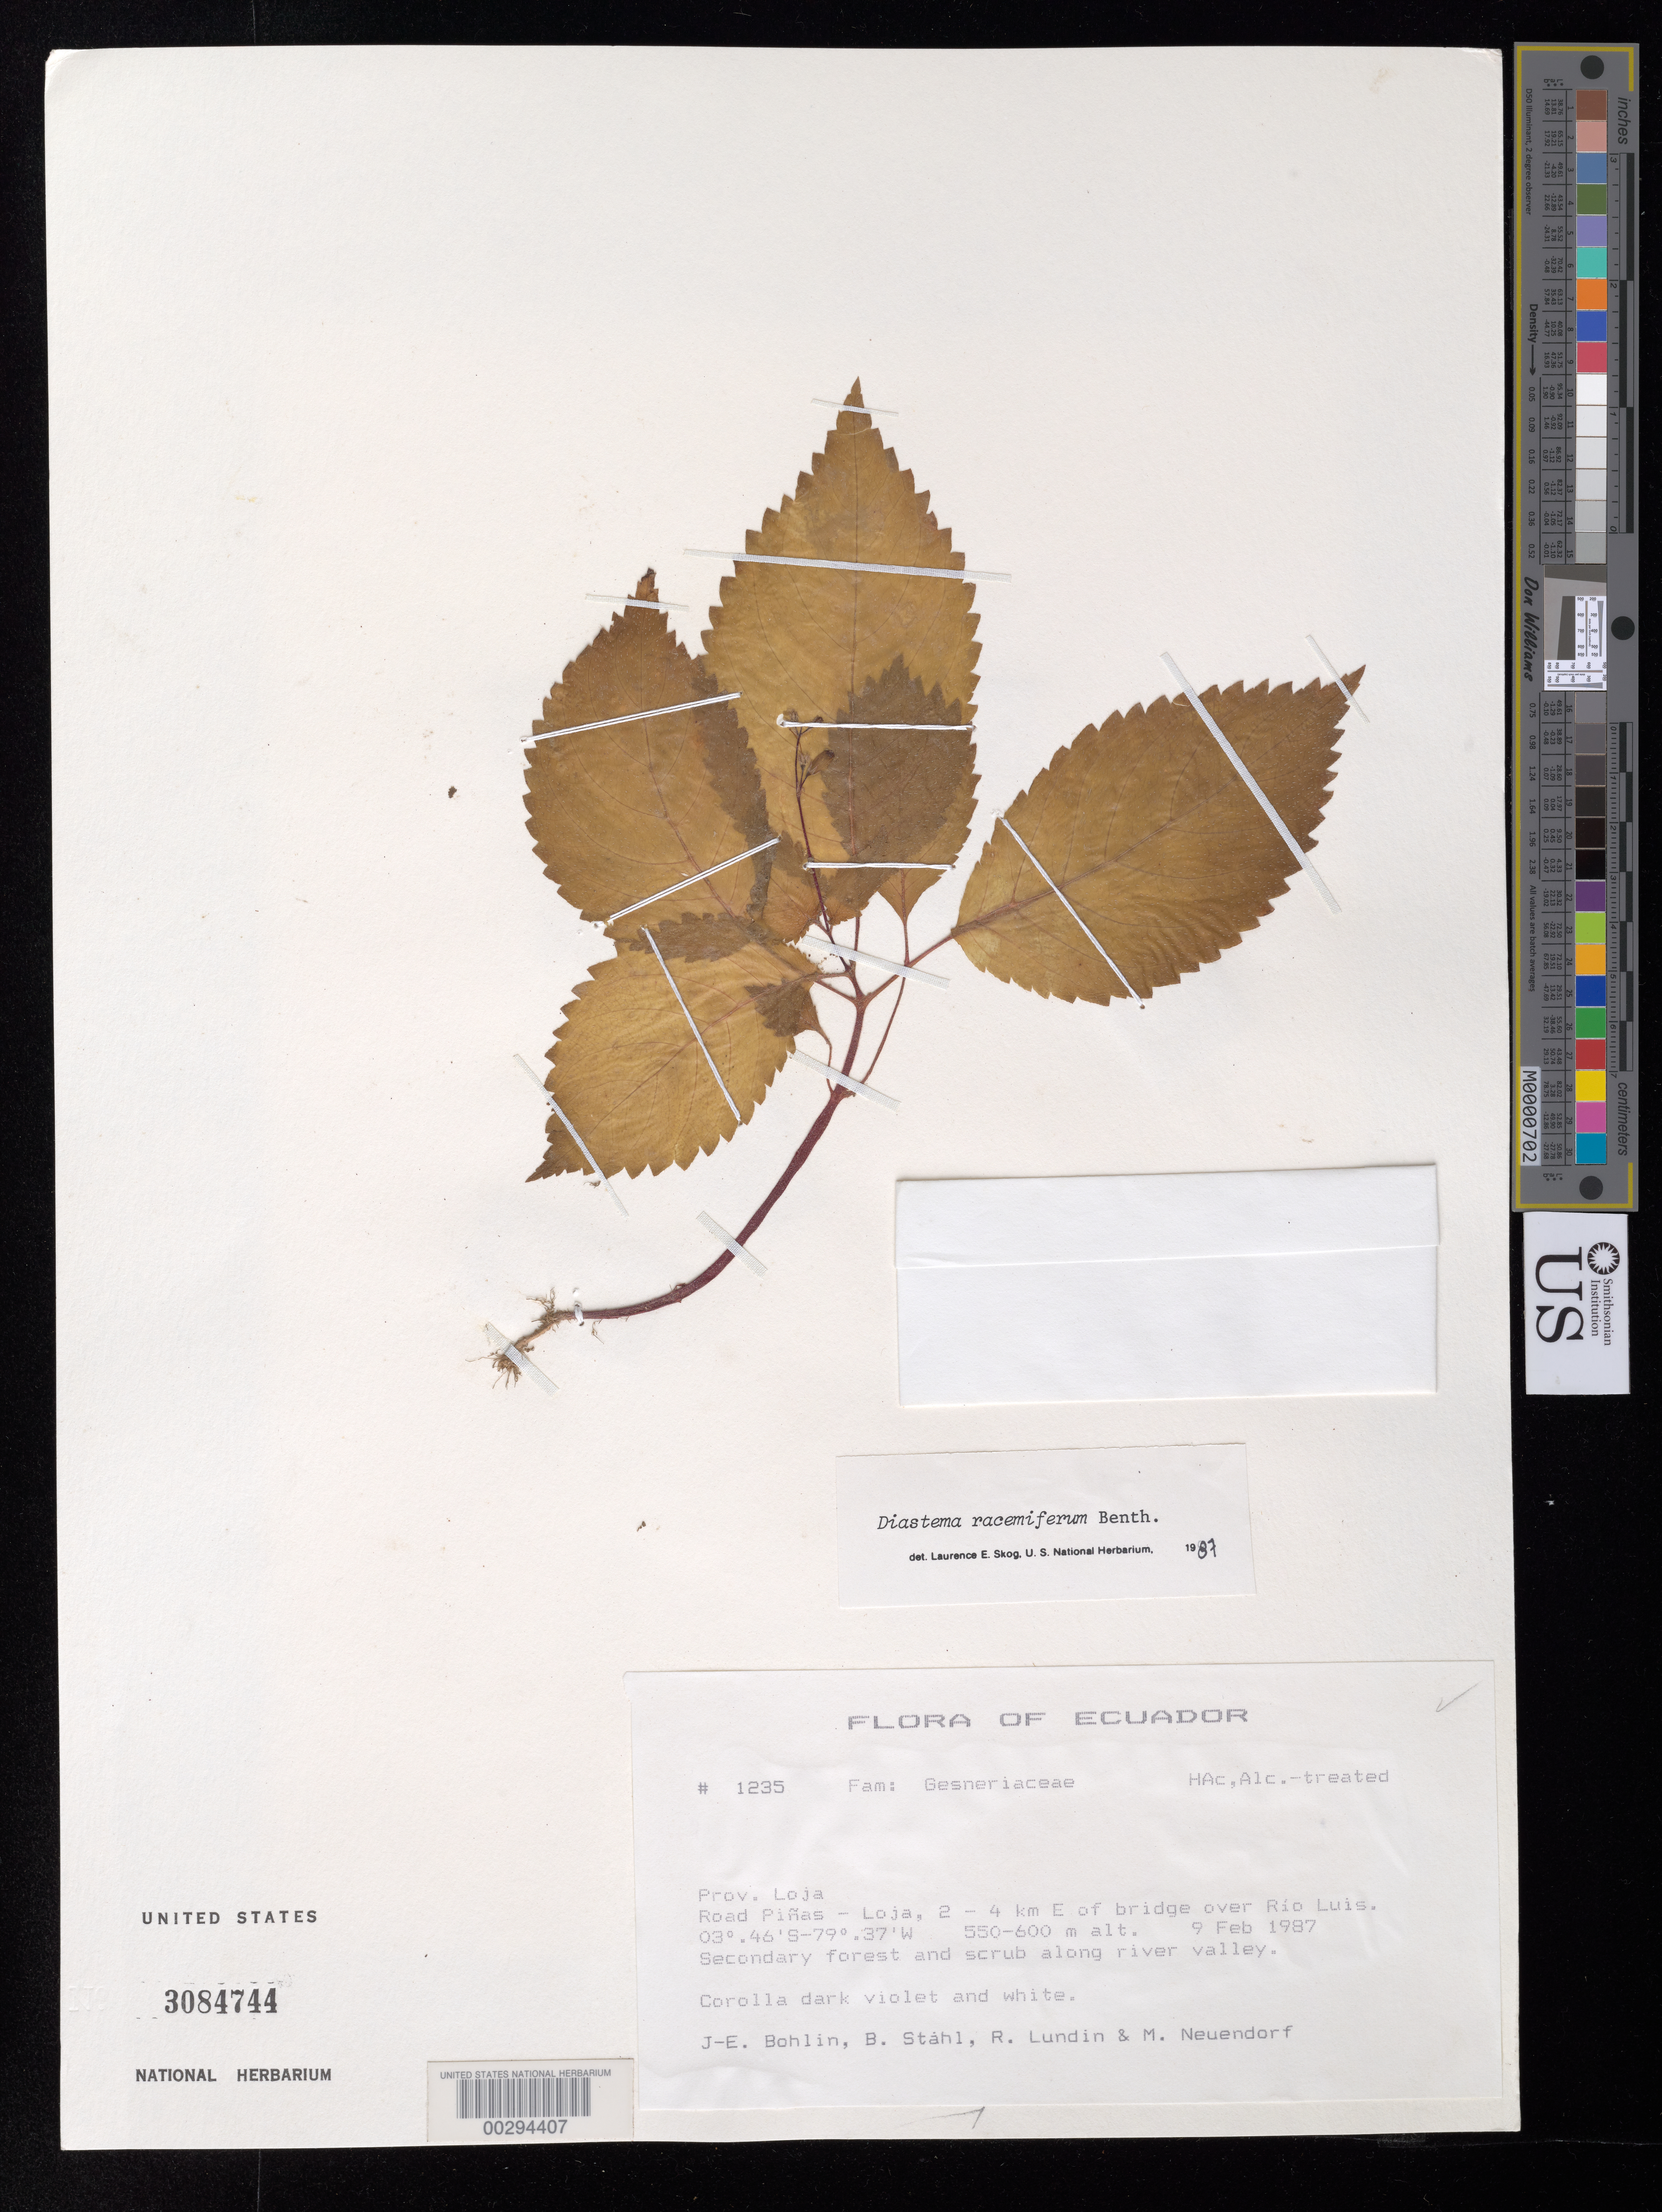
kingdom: Plantae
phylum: Tracheophyta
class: Magnoliopsida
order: Lamiales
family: Gesneriaceae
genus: Diastema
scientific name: Diastema racemiferum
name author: Benth.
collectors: J. Bohlin, B. Ståhl, R. Lundin & M. Neuendorf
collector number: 1235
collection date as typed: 09 Feb 1987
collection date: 1987-02-09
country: Ecuador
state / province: Loja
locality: Road Pinas-Loja, 2-4 km E of bridge over Rio Luis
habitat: Secondary forest and scrub along river valley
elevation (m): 550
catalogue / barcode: US 3084744